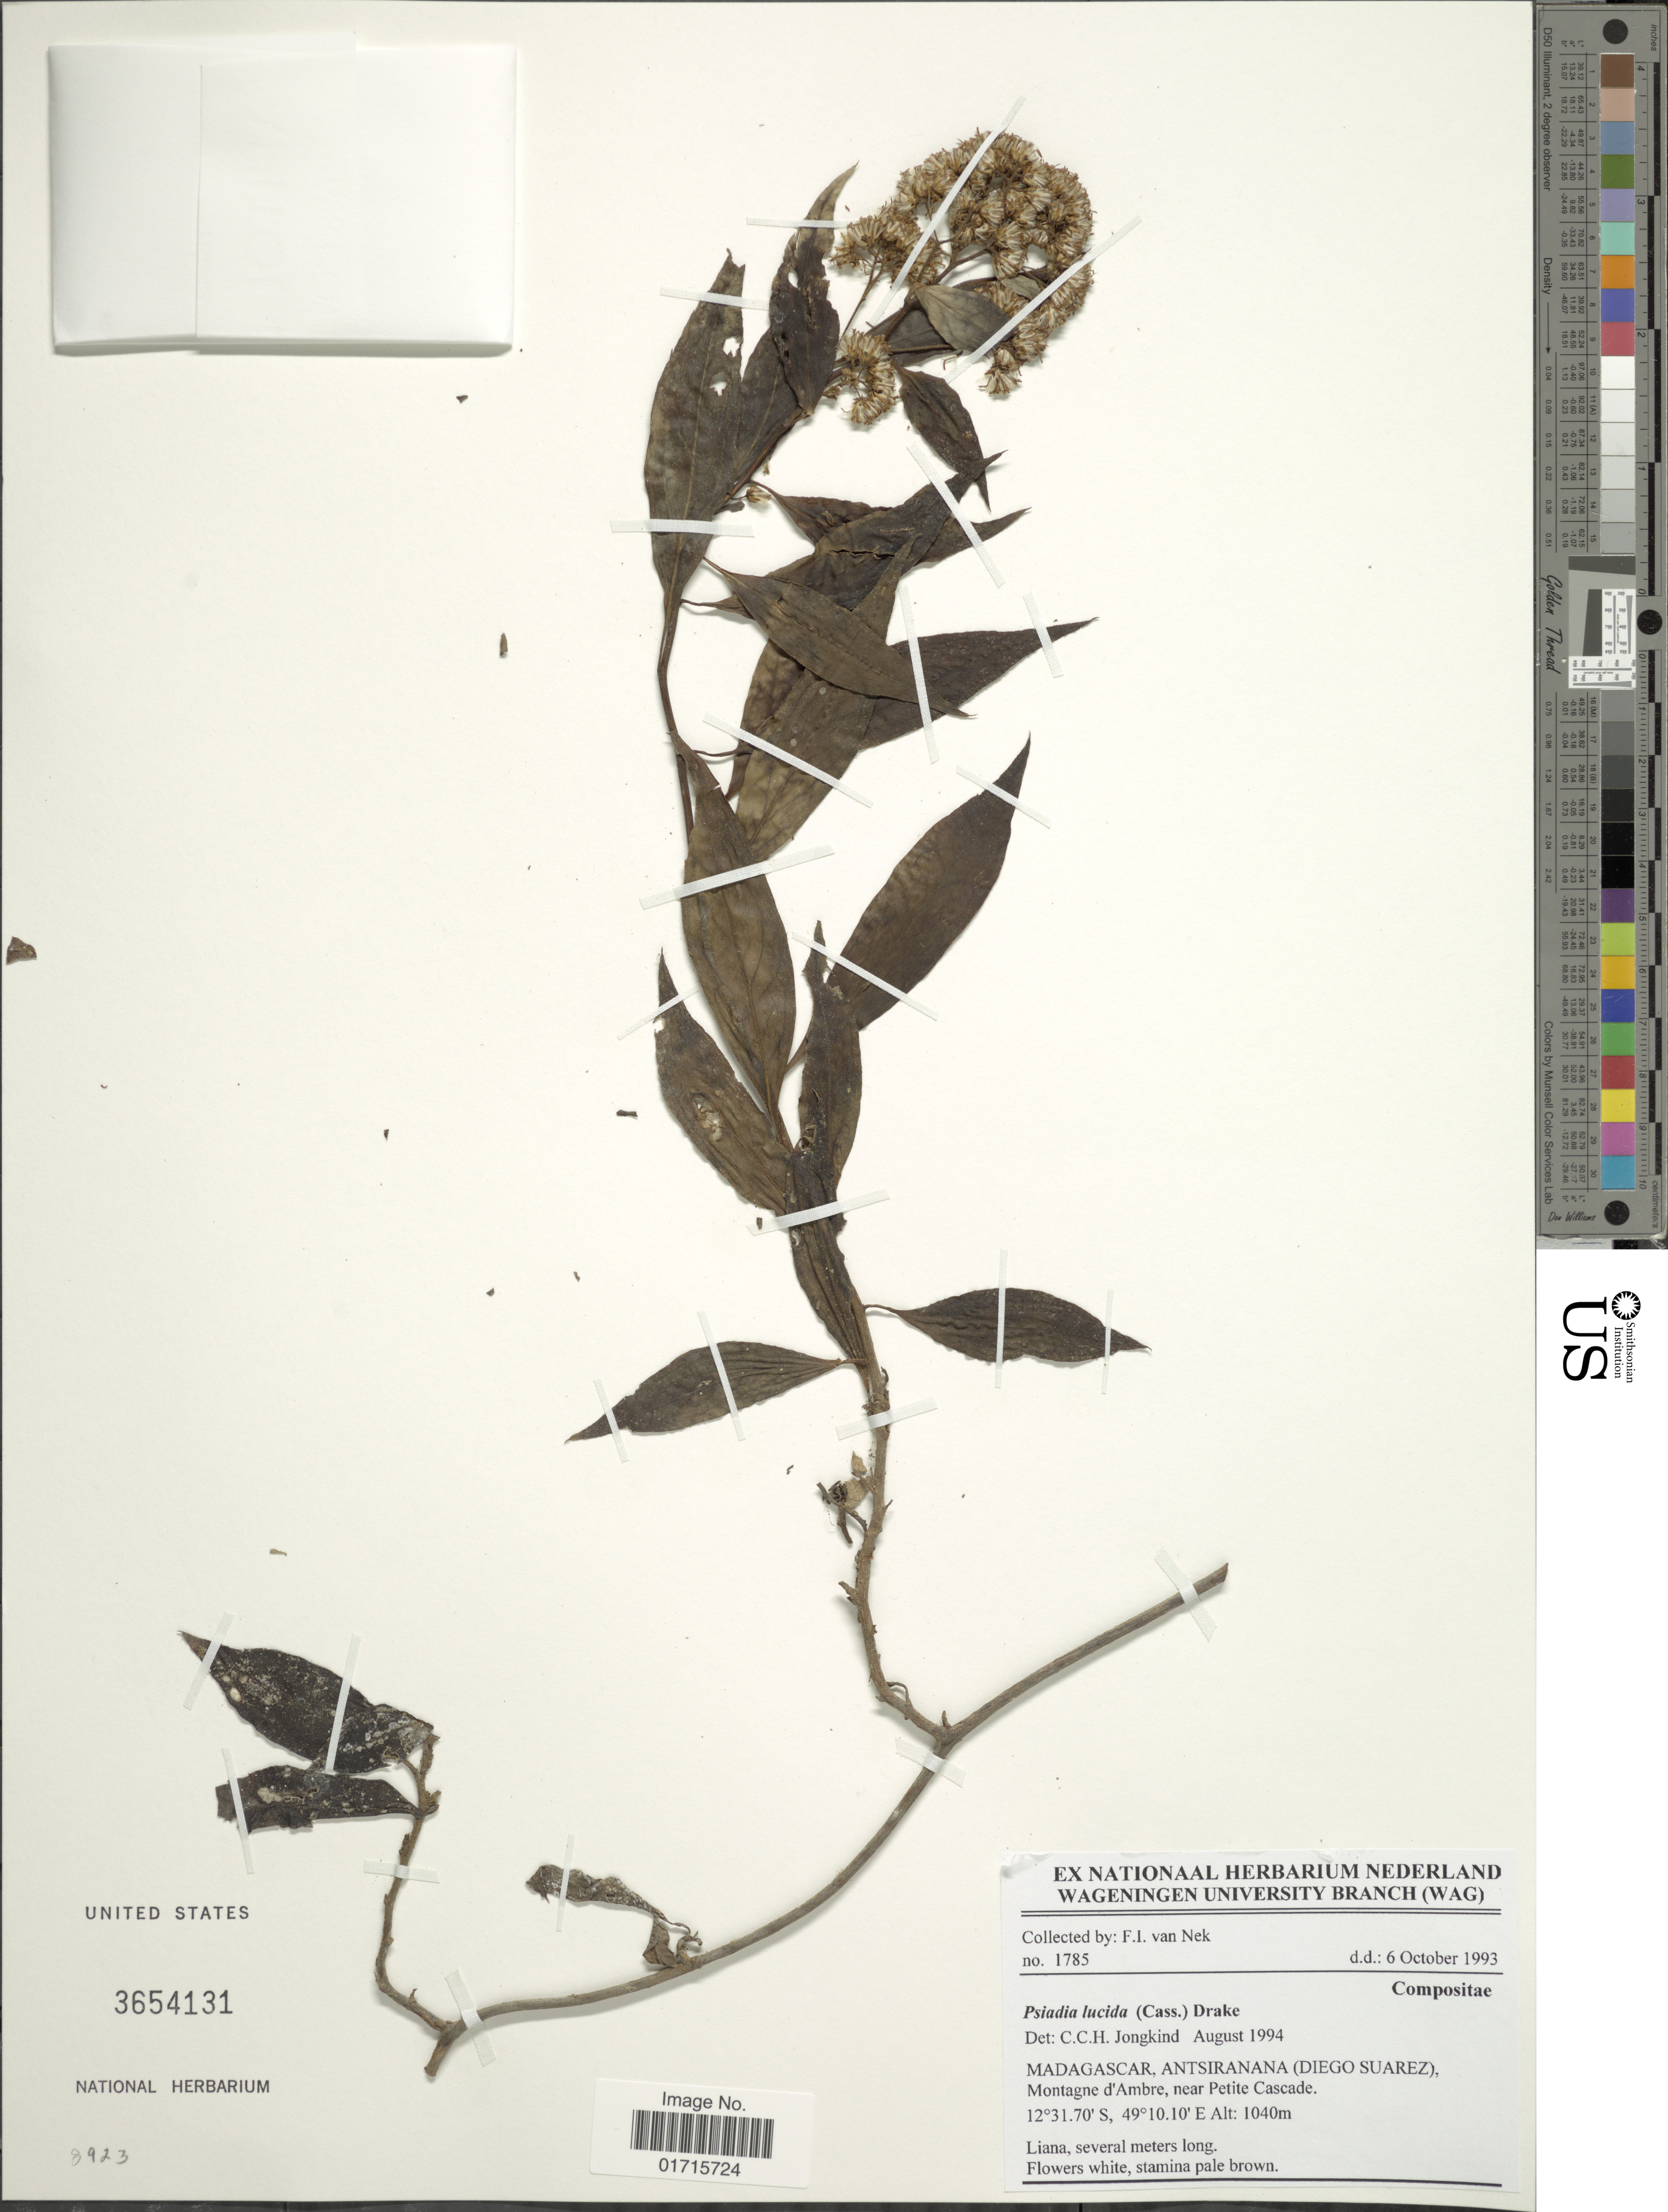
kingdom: Plantae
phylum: Tracheophyta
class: Magnoliopsida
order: Asterales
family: Asteraceae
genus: Psiadia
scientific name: Psiadia lucida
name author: (Cass.) Drake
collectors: F. van Nek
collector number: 1785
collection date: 1993-10-06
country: Madagascar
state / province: Diana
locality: (Diego Suarez), Montagne d'Ambre, near Petite Cascade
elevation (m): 1040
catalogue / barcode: US 3654131